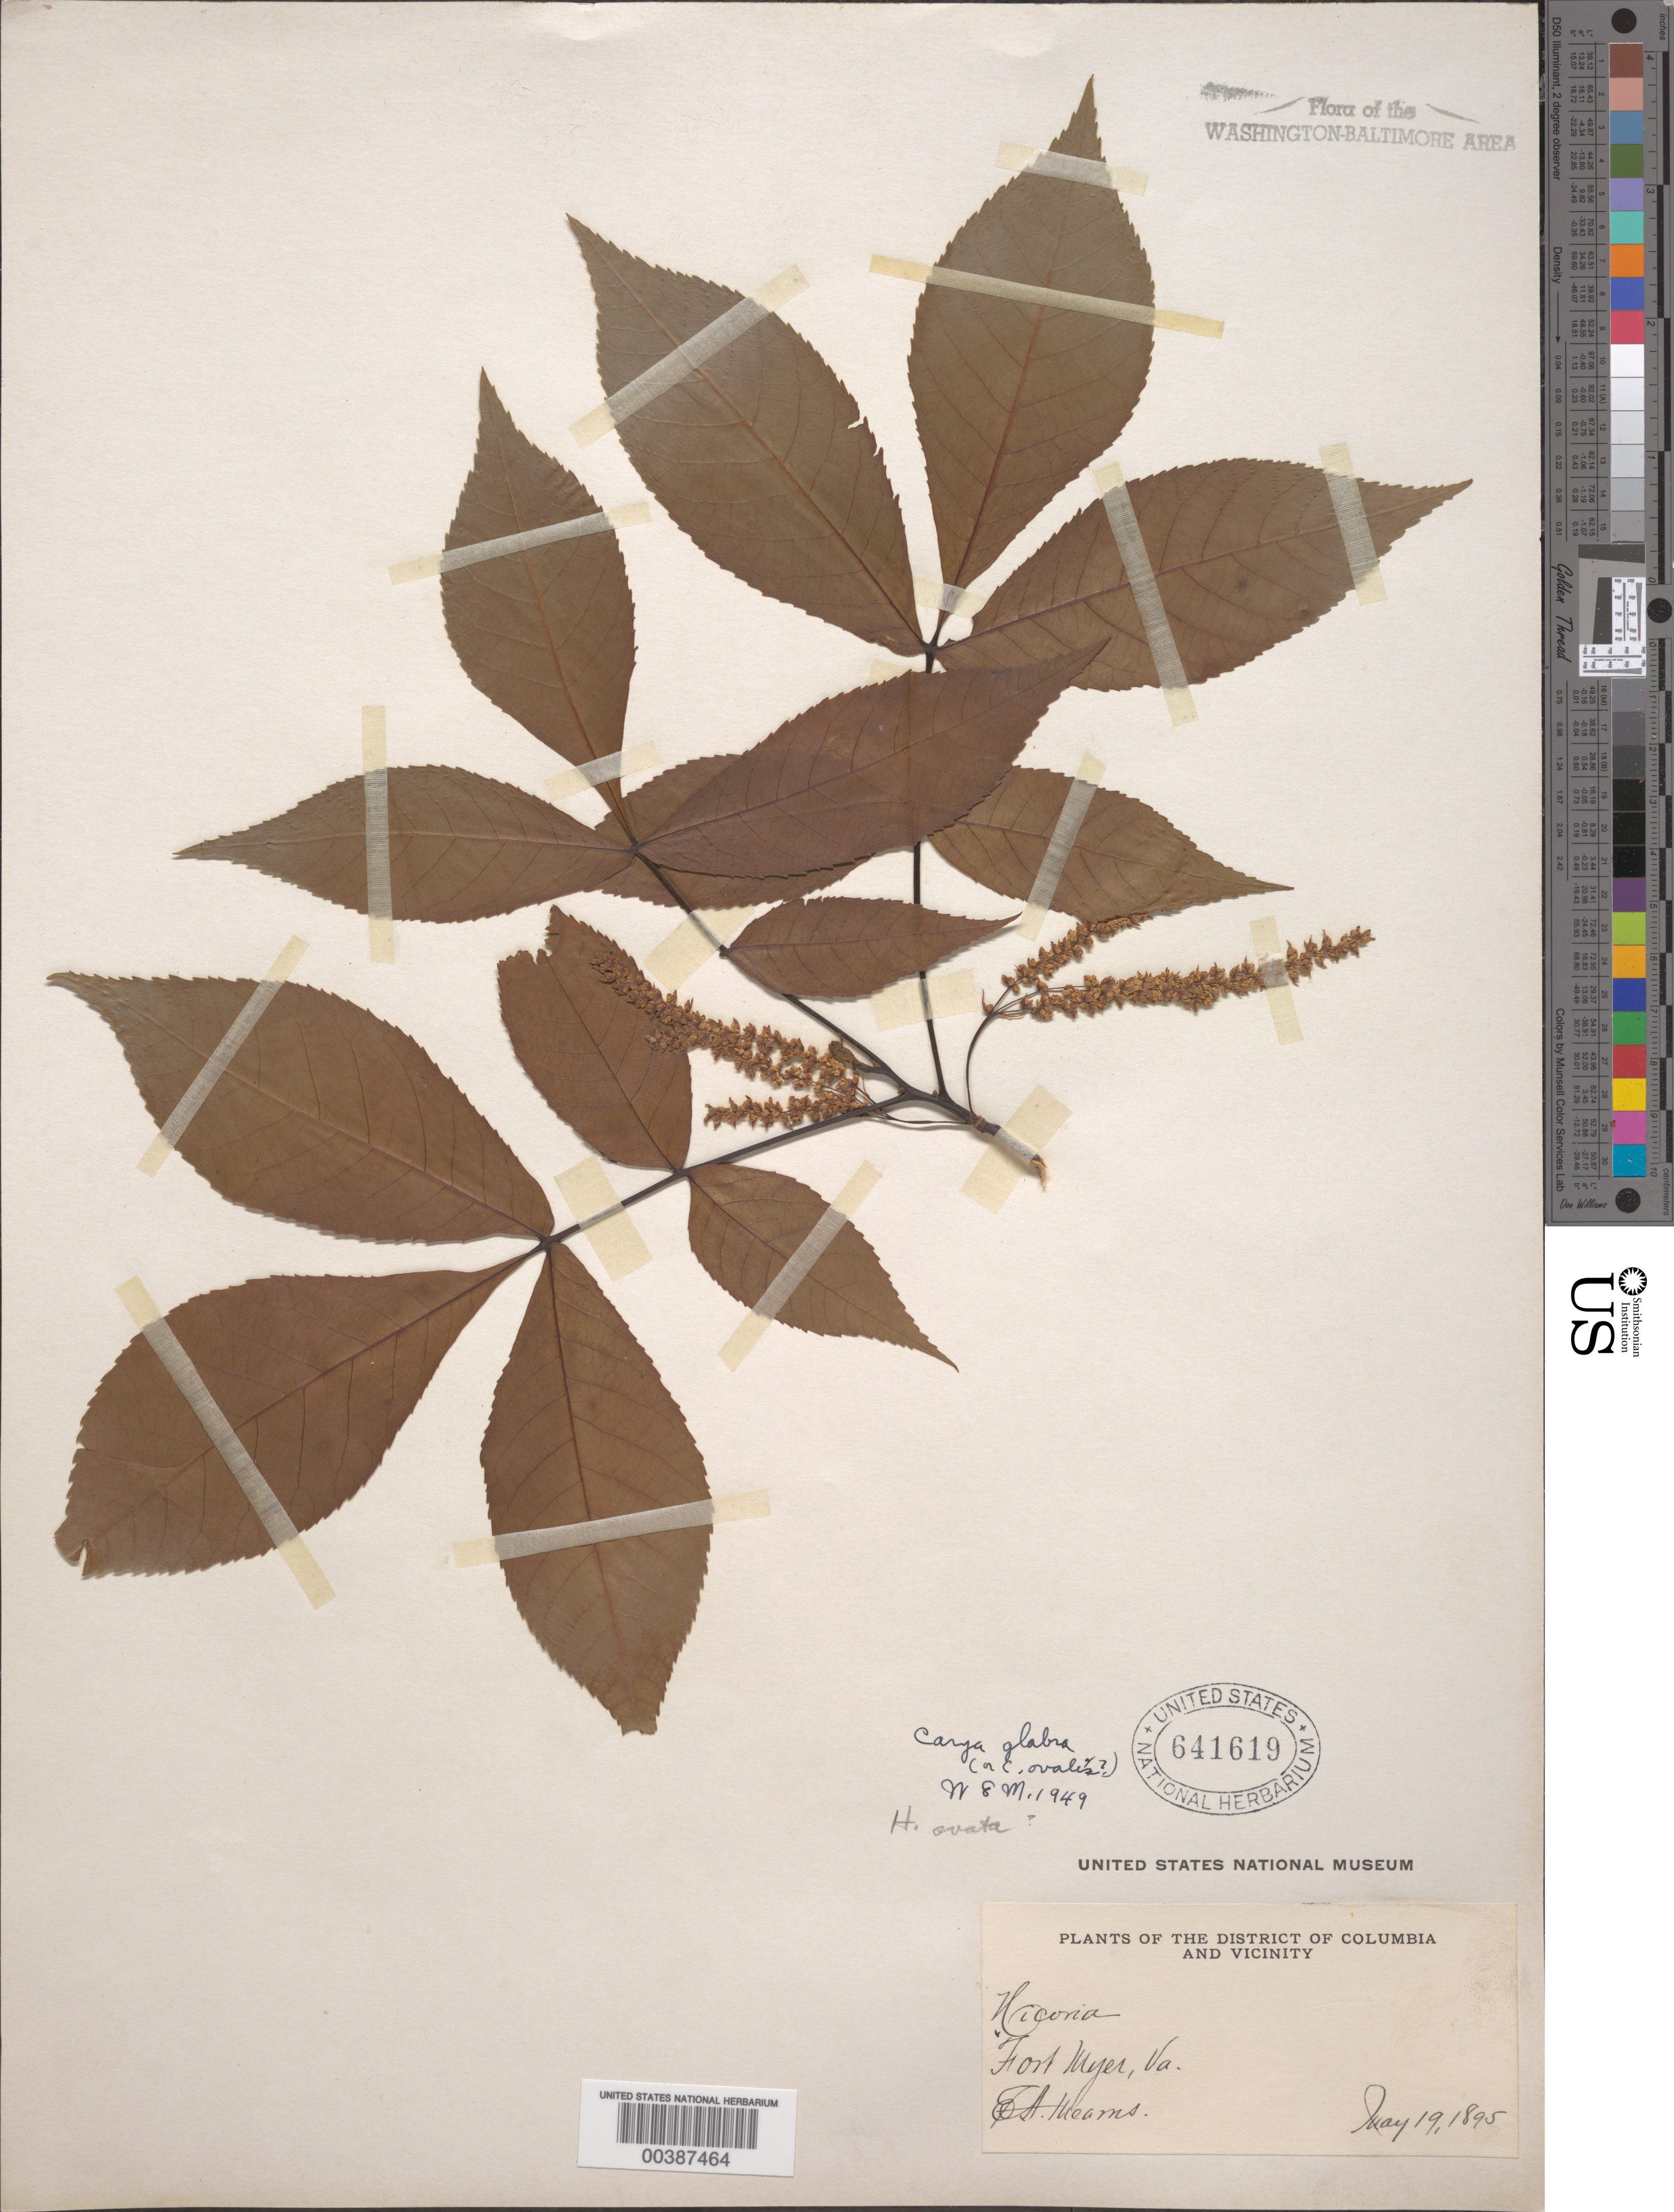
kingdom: Plantae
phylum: Tracheophyta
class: Magnoliopsida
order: Fagales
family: Juglandaceae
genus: Carya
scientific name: Carya glabra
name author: (Mill.) Sweet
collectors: E. A. Mearns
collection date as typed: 19 May 1895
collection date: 1895-05-19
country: United States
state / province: Virginia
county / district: Arlington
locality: Fort Myers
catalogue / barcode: US 641619